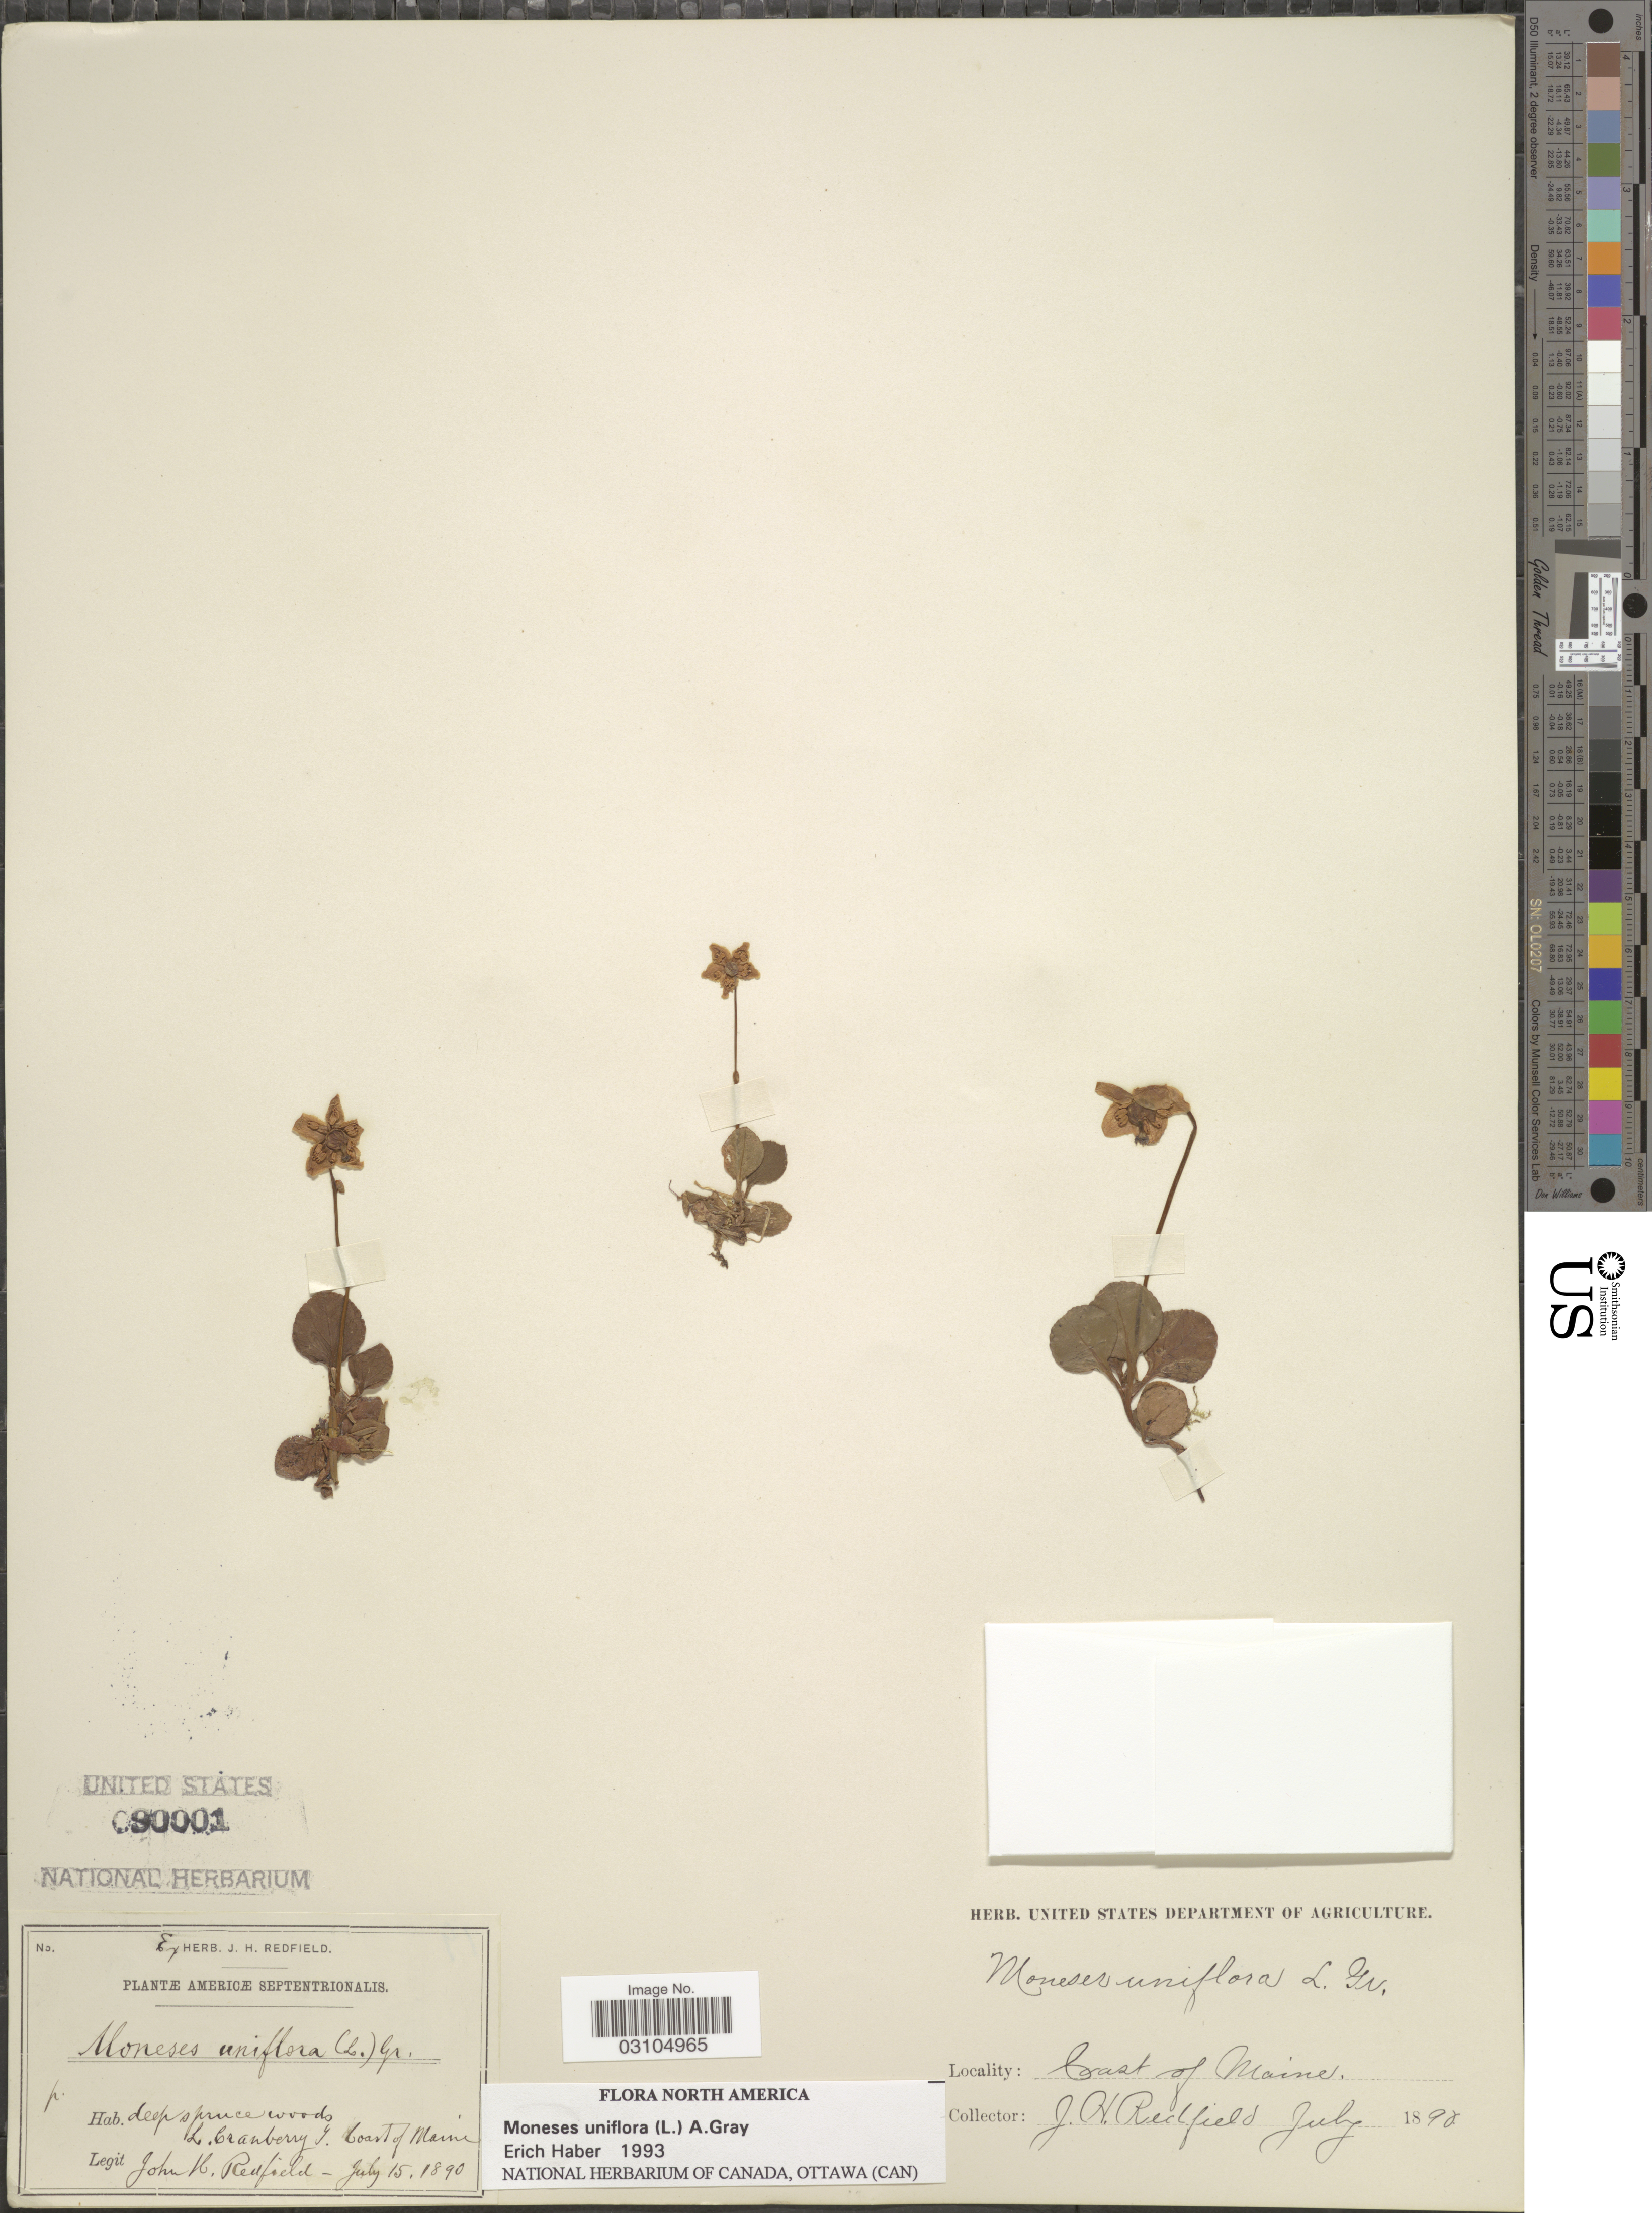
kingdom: Plantae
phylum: Tracheophyta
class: Magnoliopsida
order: Ericales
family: Ericaceae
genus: Moneses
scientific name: Moneses uniflora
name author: (L.) A. Gray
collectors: J. Redfield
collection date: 1890-07-15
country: United States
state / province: Maine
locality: Coast of Maine, L. Cranberry I.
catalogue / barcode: US 90001